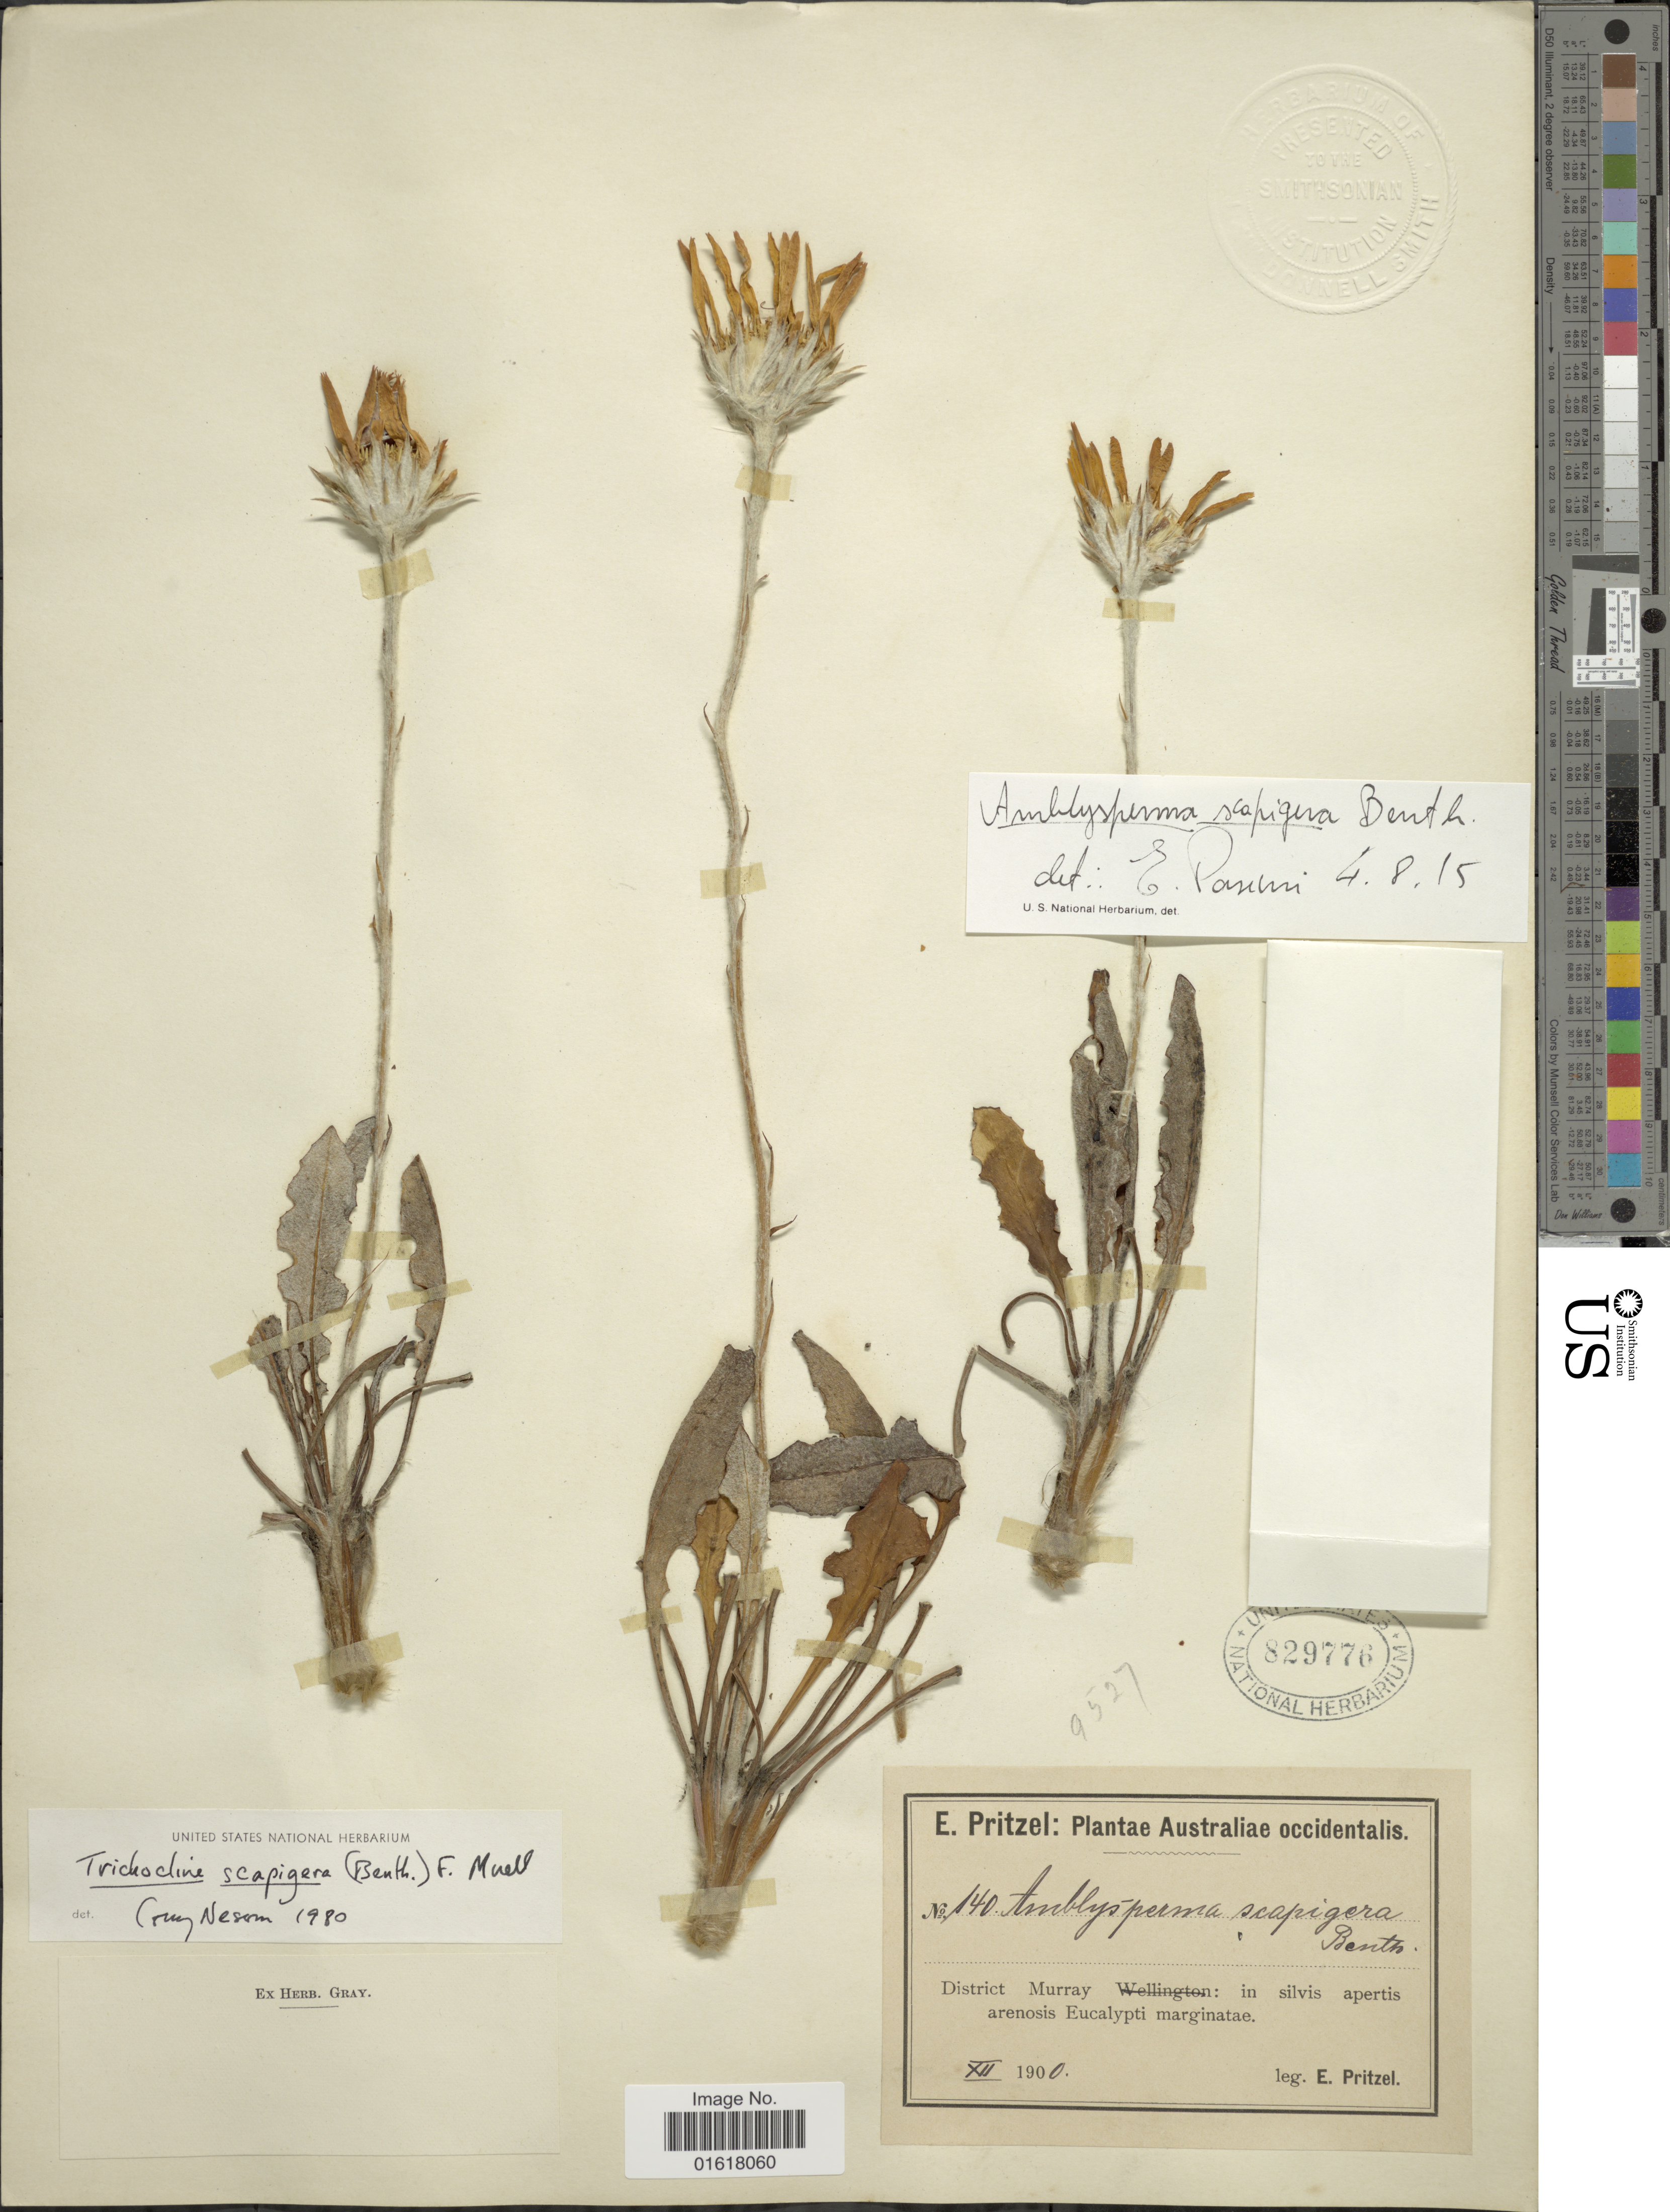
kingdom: Plantae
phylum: Tracheophyta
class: Magnoliopsida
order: Asterales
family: Asteraceae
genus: Amblysperma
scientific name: Amblysperma scapigerum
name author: Benth.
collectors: E. G. Pritzel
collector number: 140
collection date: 1900-12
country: Australia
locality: District Murray: in silvis apertis arenosis Eucalypti marginatae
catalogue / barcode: US 829776